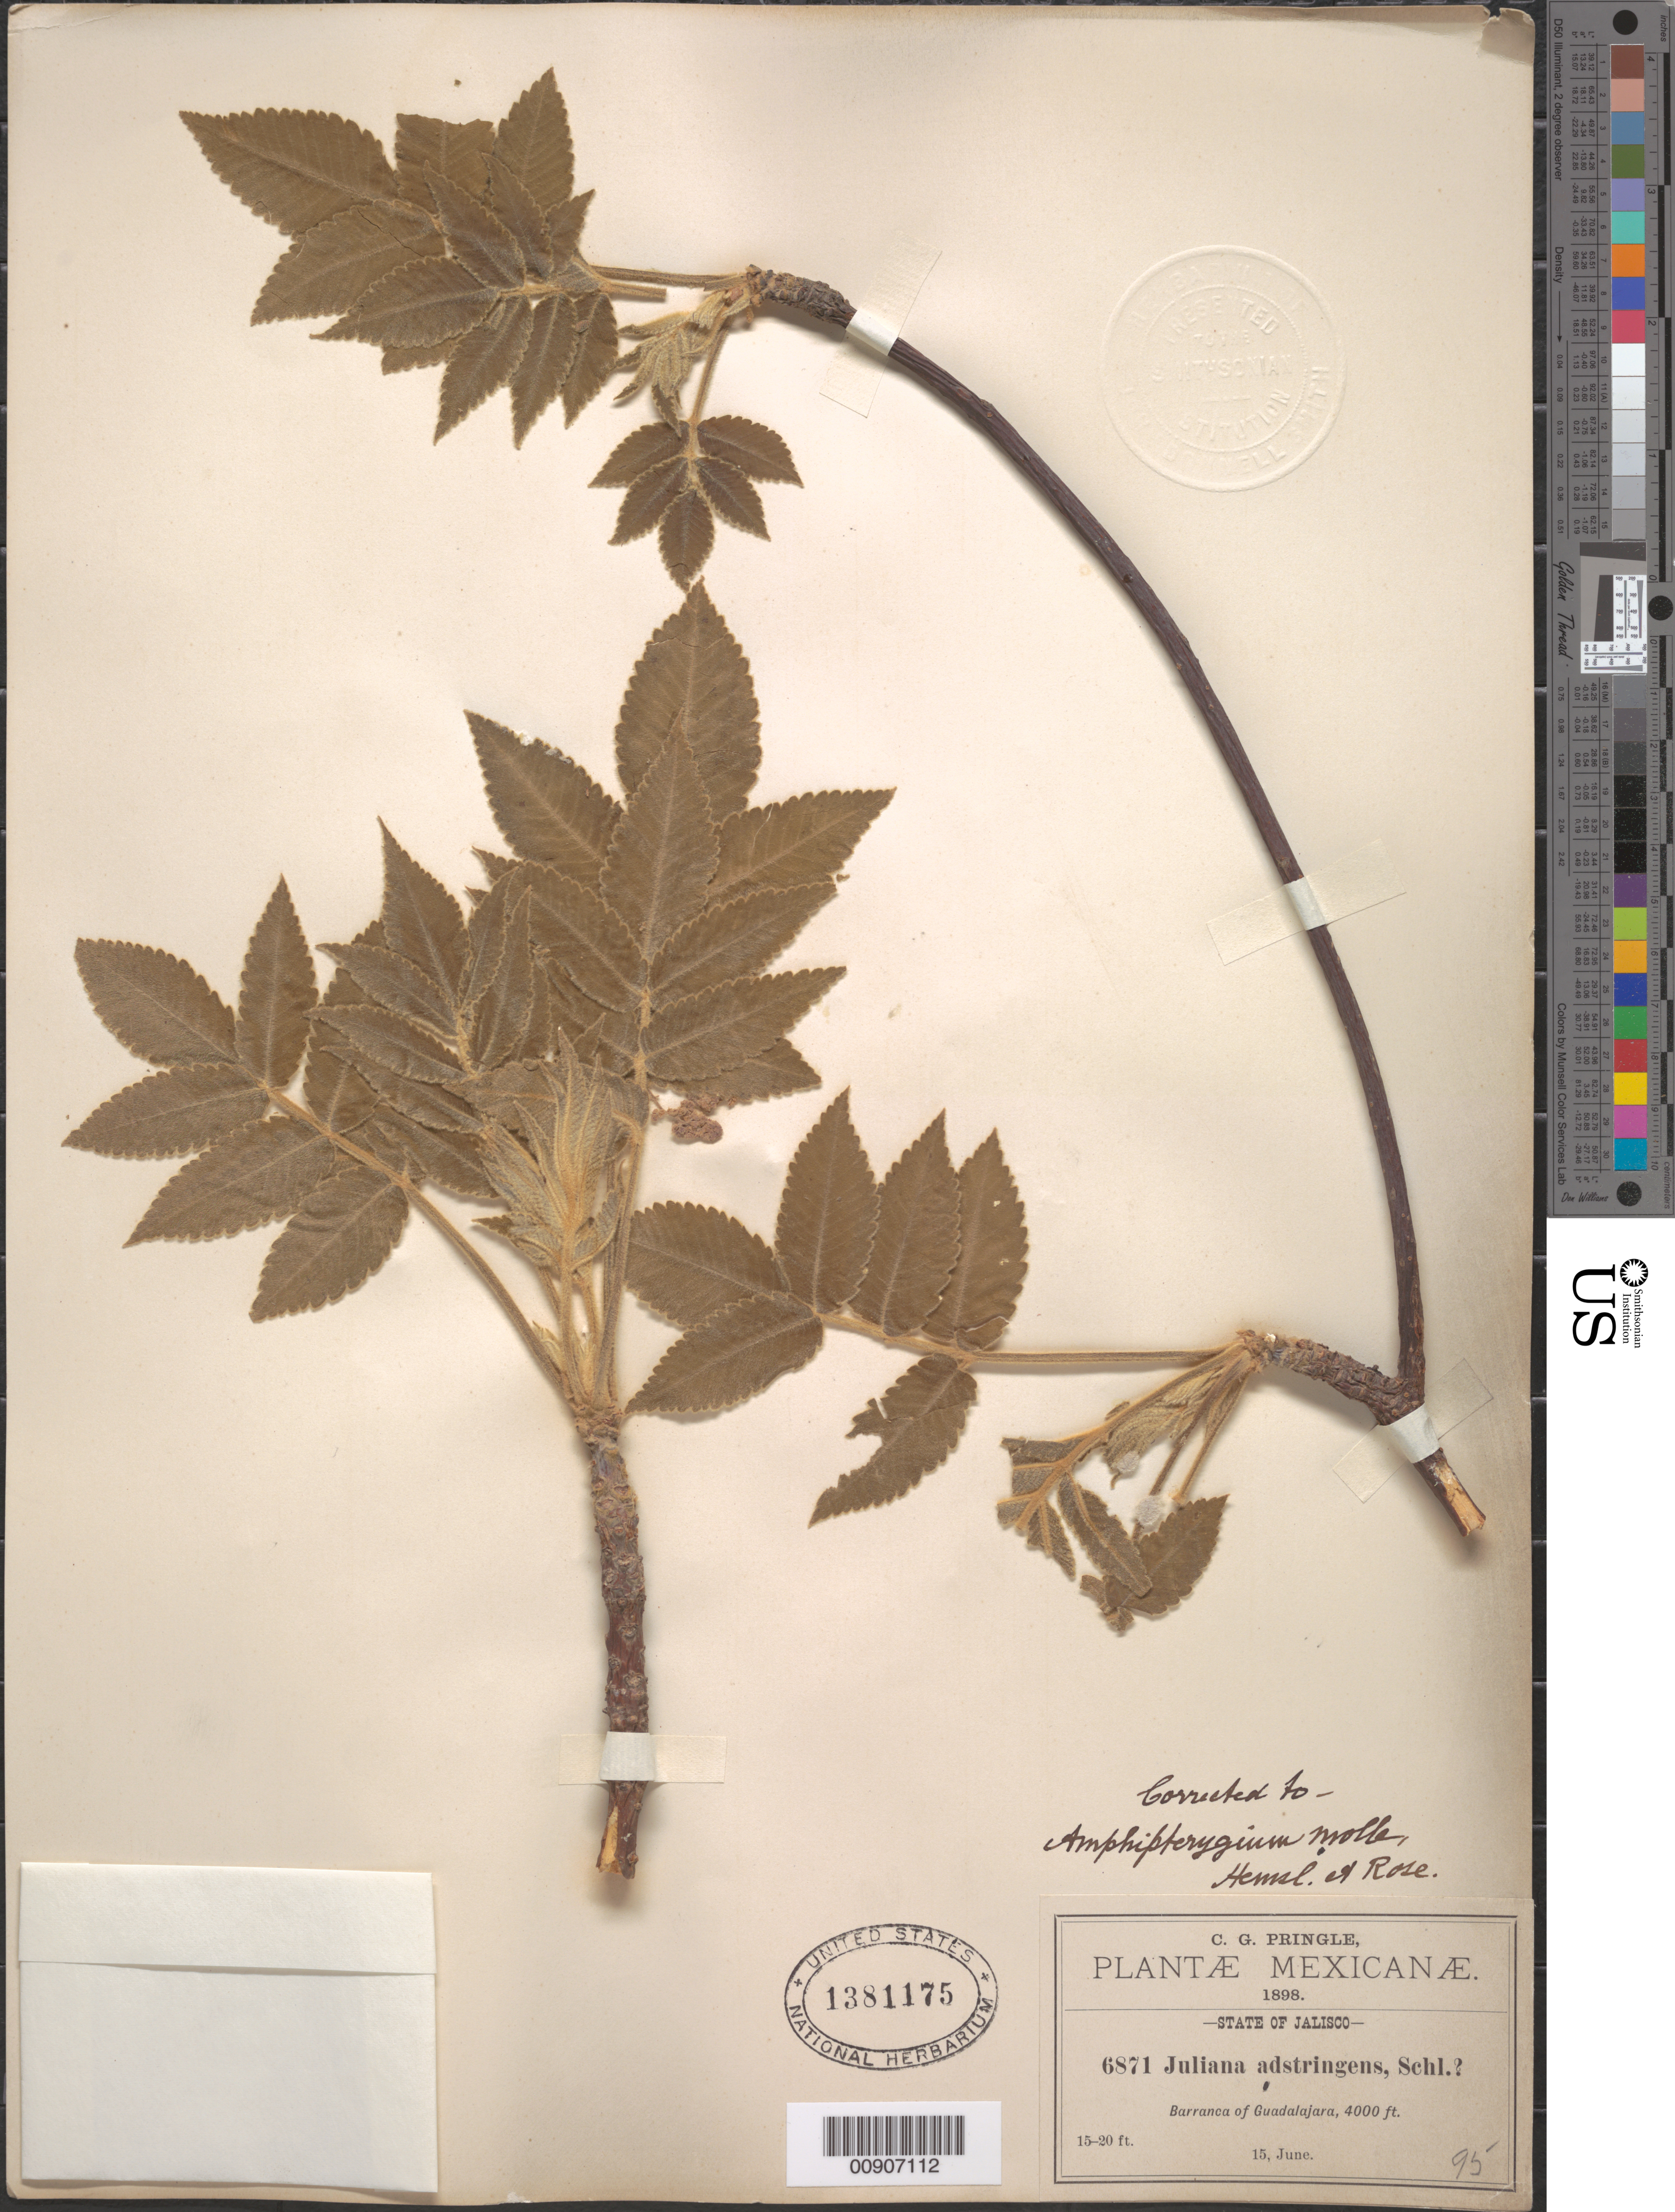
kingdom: Plantae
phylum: Tracheophyta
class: Magnoliopsida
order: Sapindales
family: Anacardiaceae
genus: Amphipterygium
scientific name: Amphipterygium molle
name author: (Hemsl.) Hemsl. & Rose ex Standl.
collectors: C. G. Pringle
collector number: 6871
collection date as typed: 15 Jun 1898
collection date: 1898-06-15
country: Mexico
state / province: Jalisco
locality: Barranca of Guadalajara, Jalisco.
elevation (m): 1219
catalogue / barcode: US 1381175